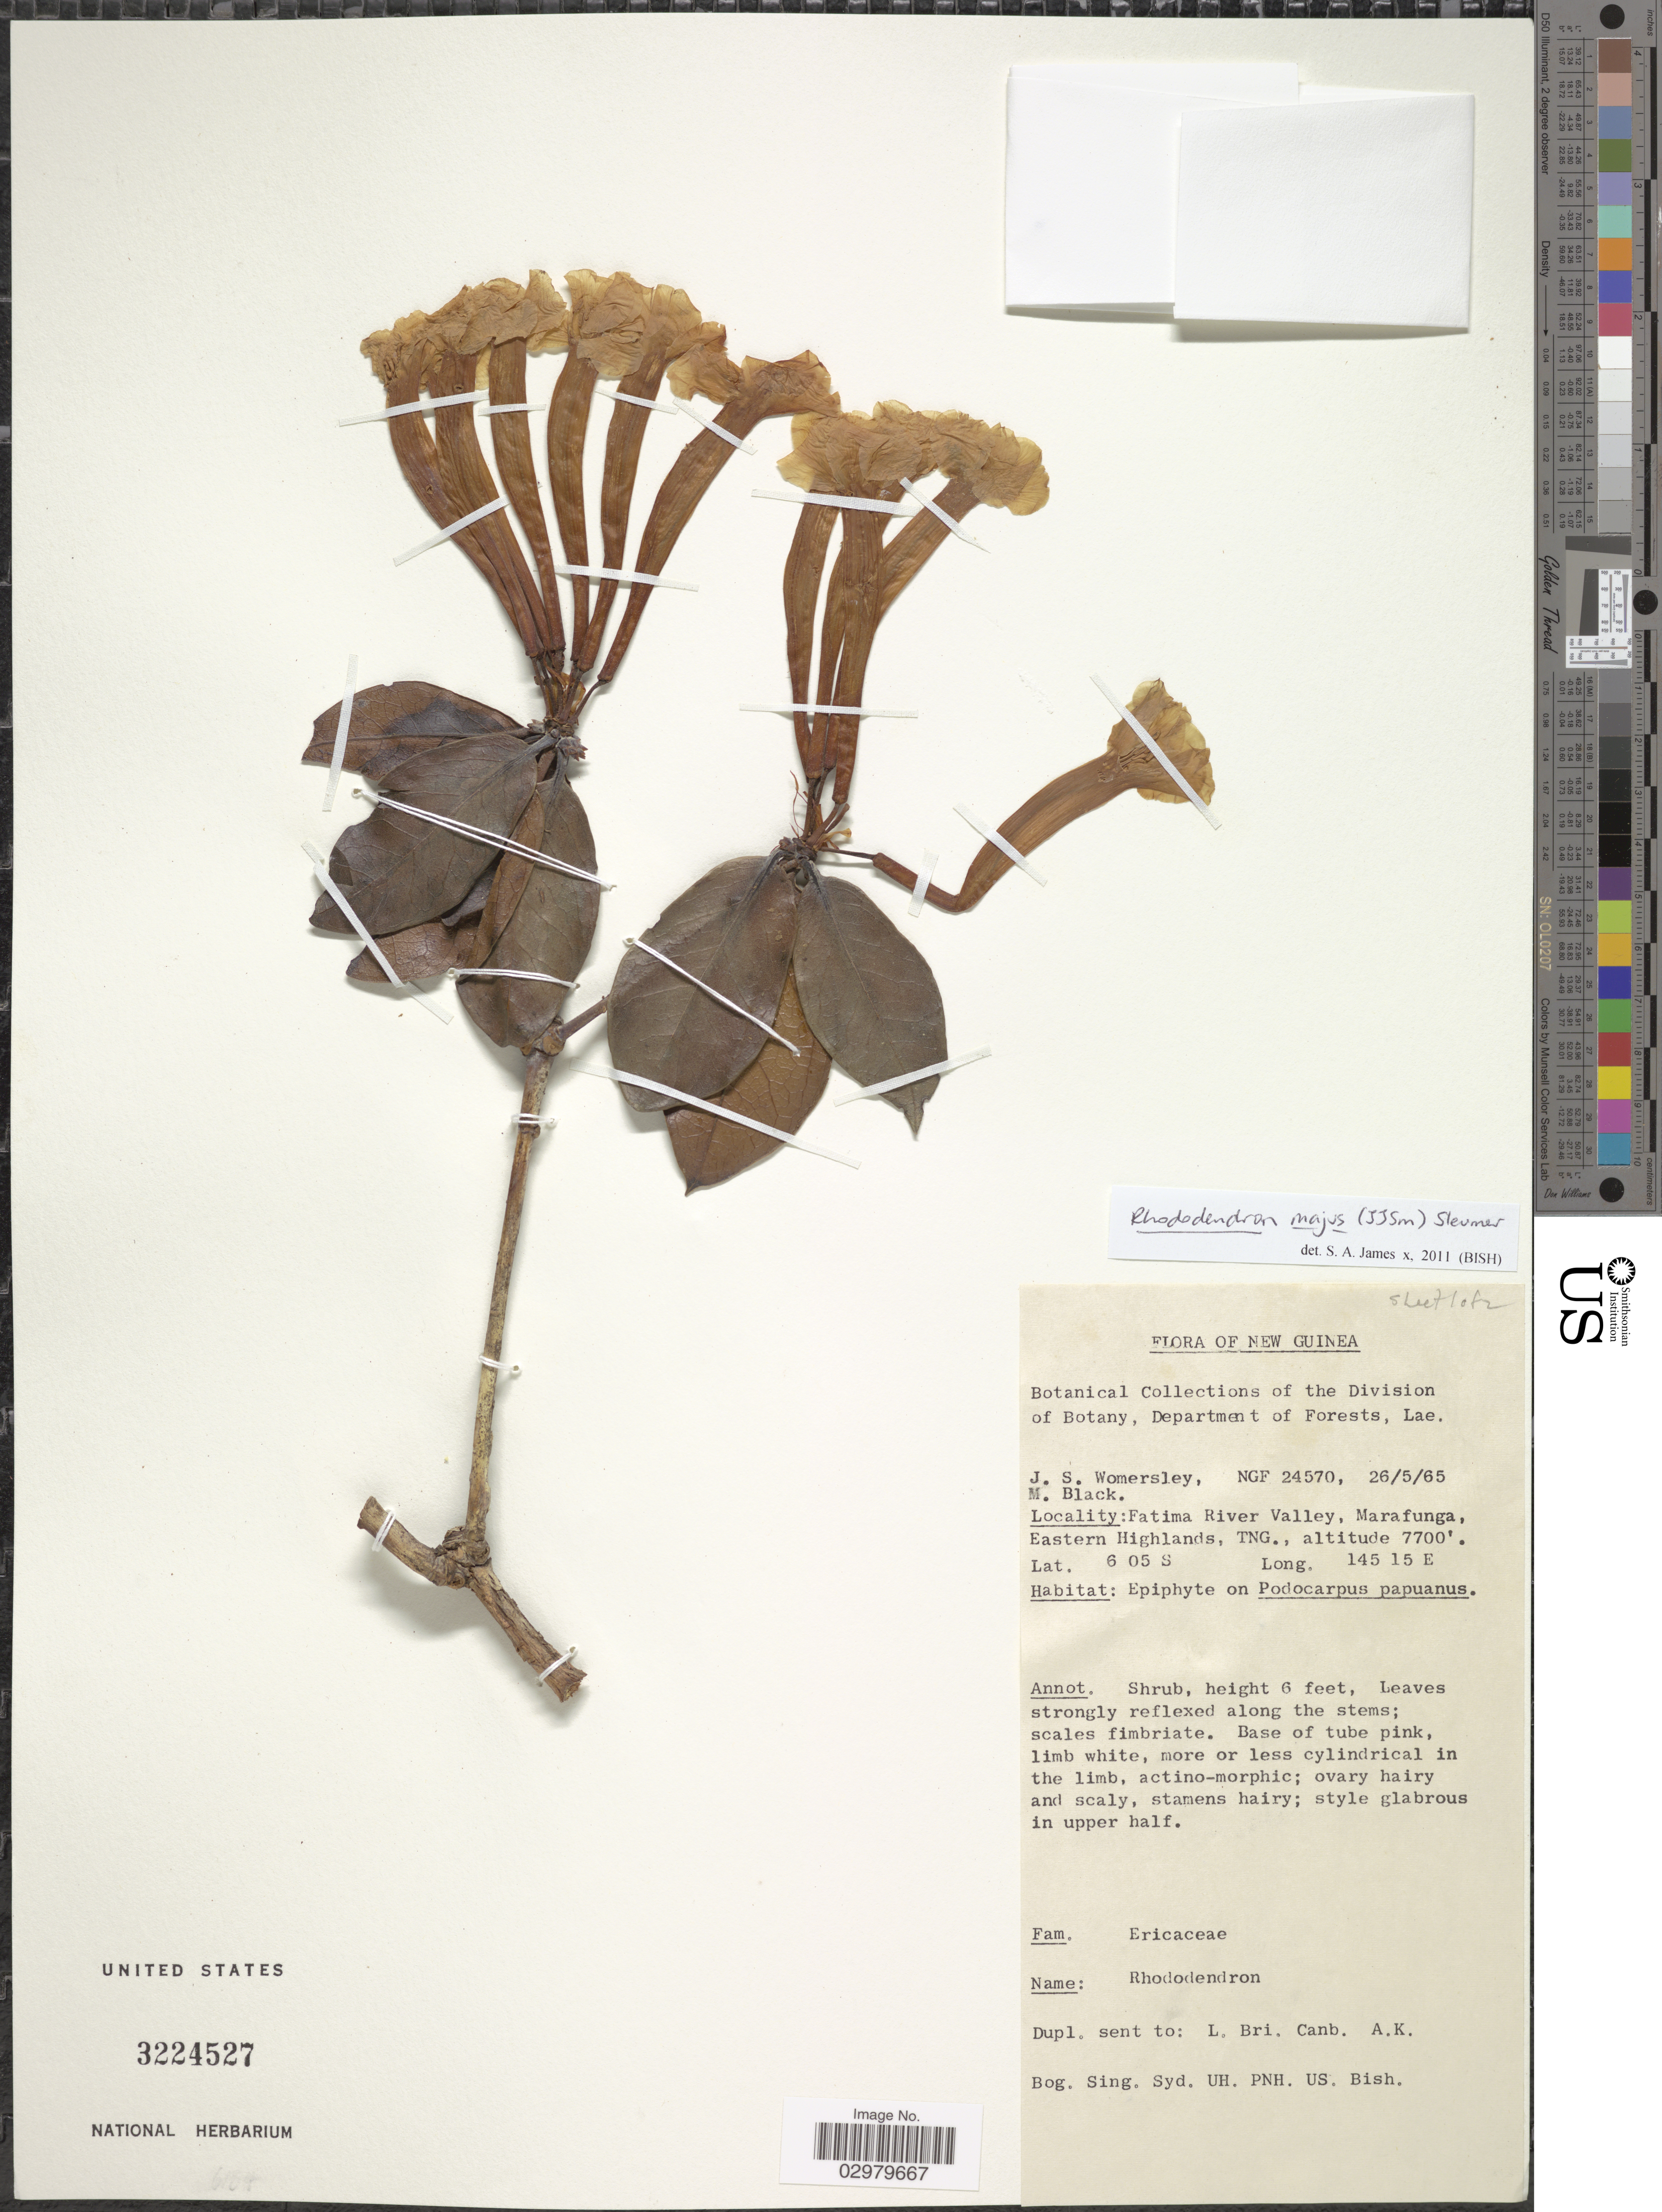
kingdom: Plantae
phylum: Tracheophyta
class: Magnoliopsida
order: Ericales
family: Ericaceae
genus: Rhododendron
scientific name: Rhododendron maius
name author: (J.J. Sm.) Sleumer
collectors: J. S. Womersley & M. Black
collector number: NGF 24570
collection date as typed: Transcribed d/m/y: 26/5/65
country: Papua New Guinea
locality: New Guinea. Fatima River Valley, Marafunga, Eastern Highlands, TNG.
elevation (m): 2347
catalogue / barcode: US 3224527